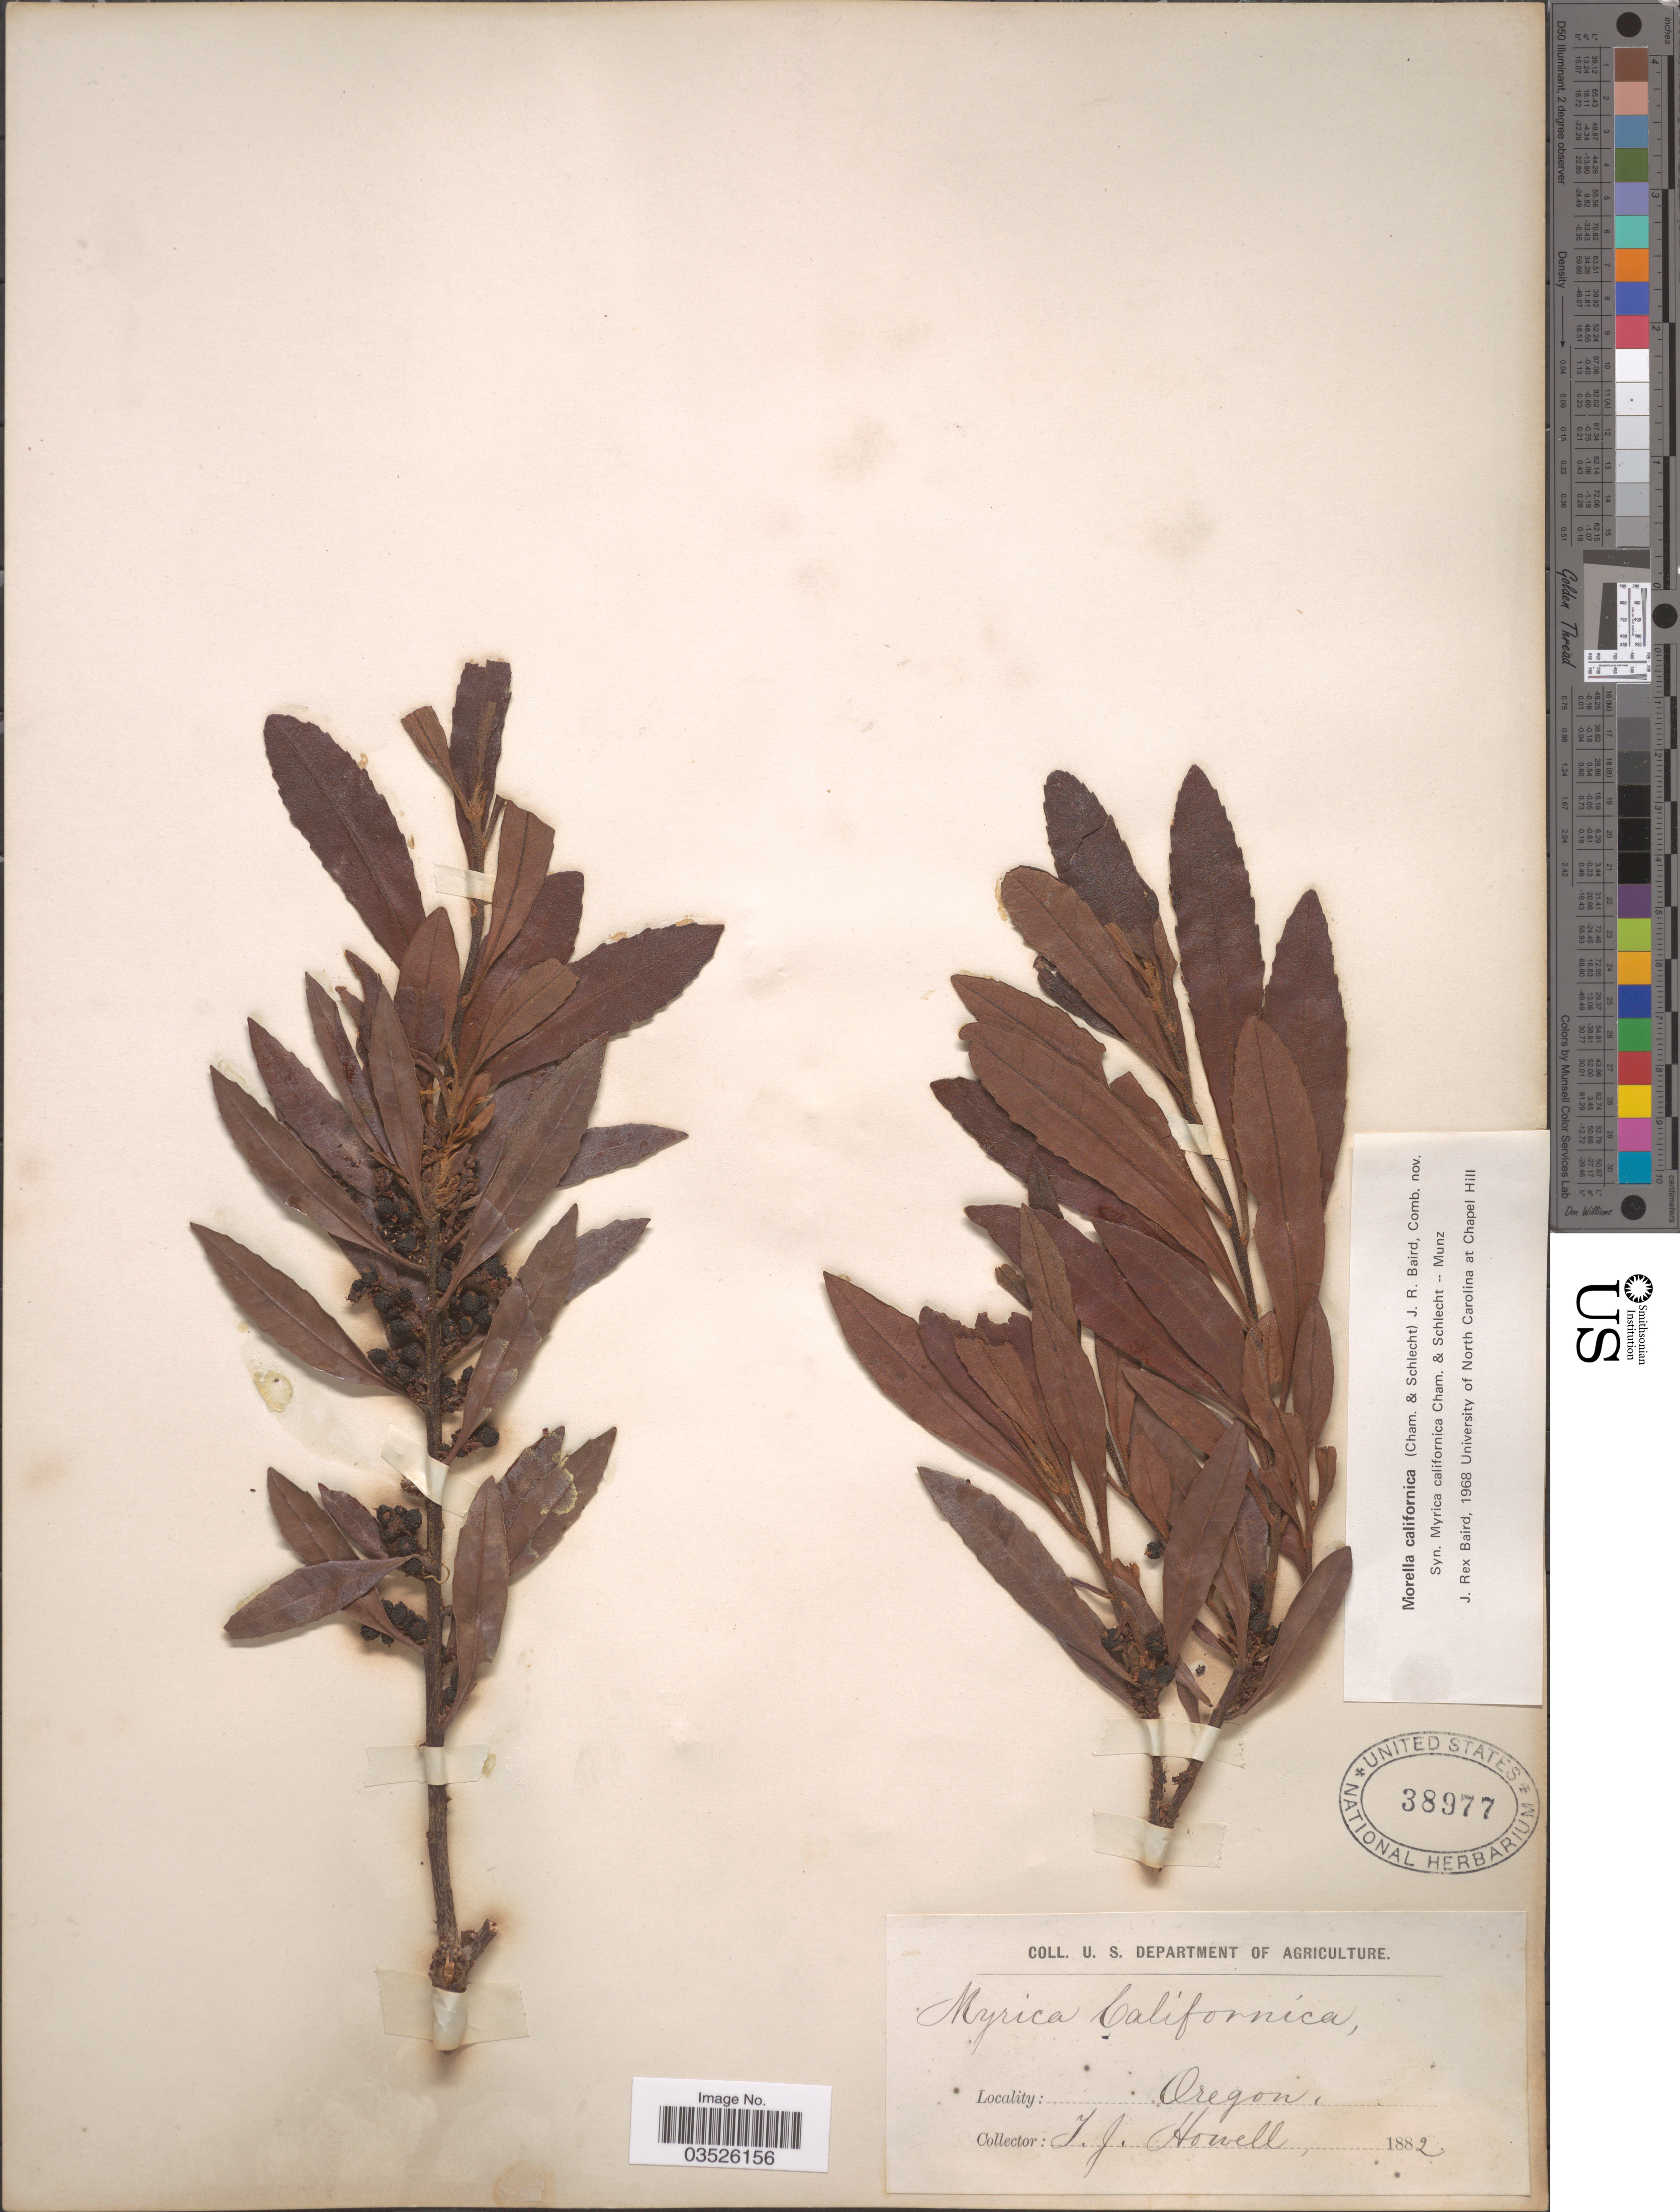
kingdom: Plantae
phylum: Tracheophyta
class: Magnoliopsida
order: Fagales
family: Myricaceae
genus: Morella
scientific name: Morella californica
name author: (Cham.) Wilbur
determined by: Strong, Mark T., (BOT), Smithsonian Institution - National Museum of Natural History (UNITED STATES)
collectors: T. J. Howell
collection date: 1882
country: United States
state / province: Oregon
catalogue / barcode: US 38977